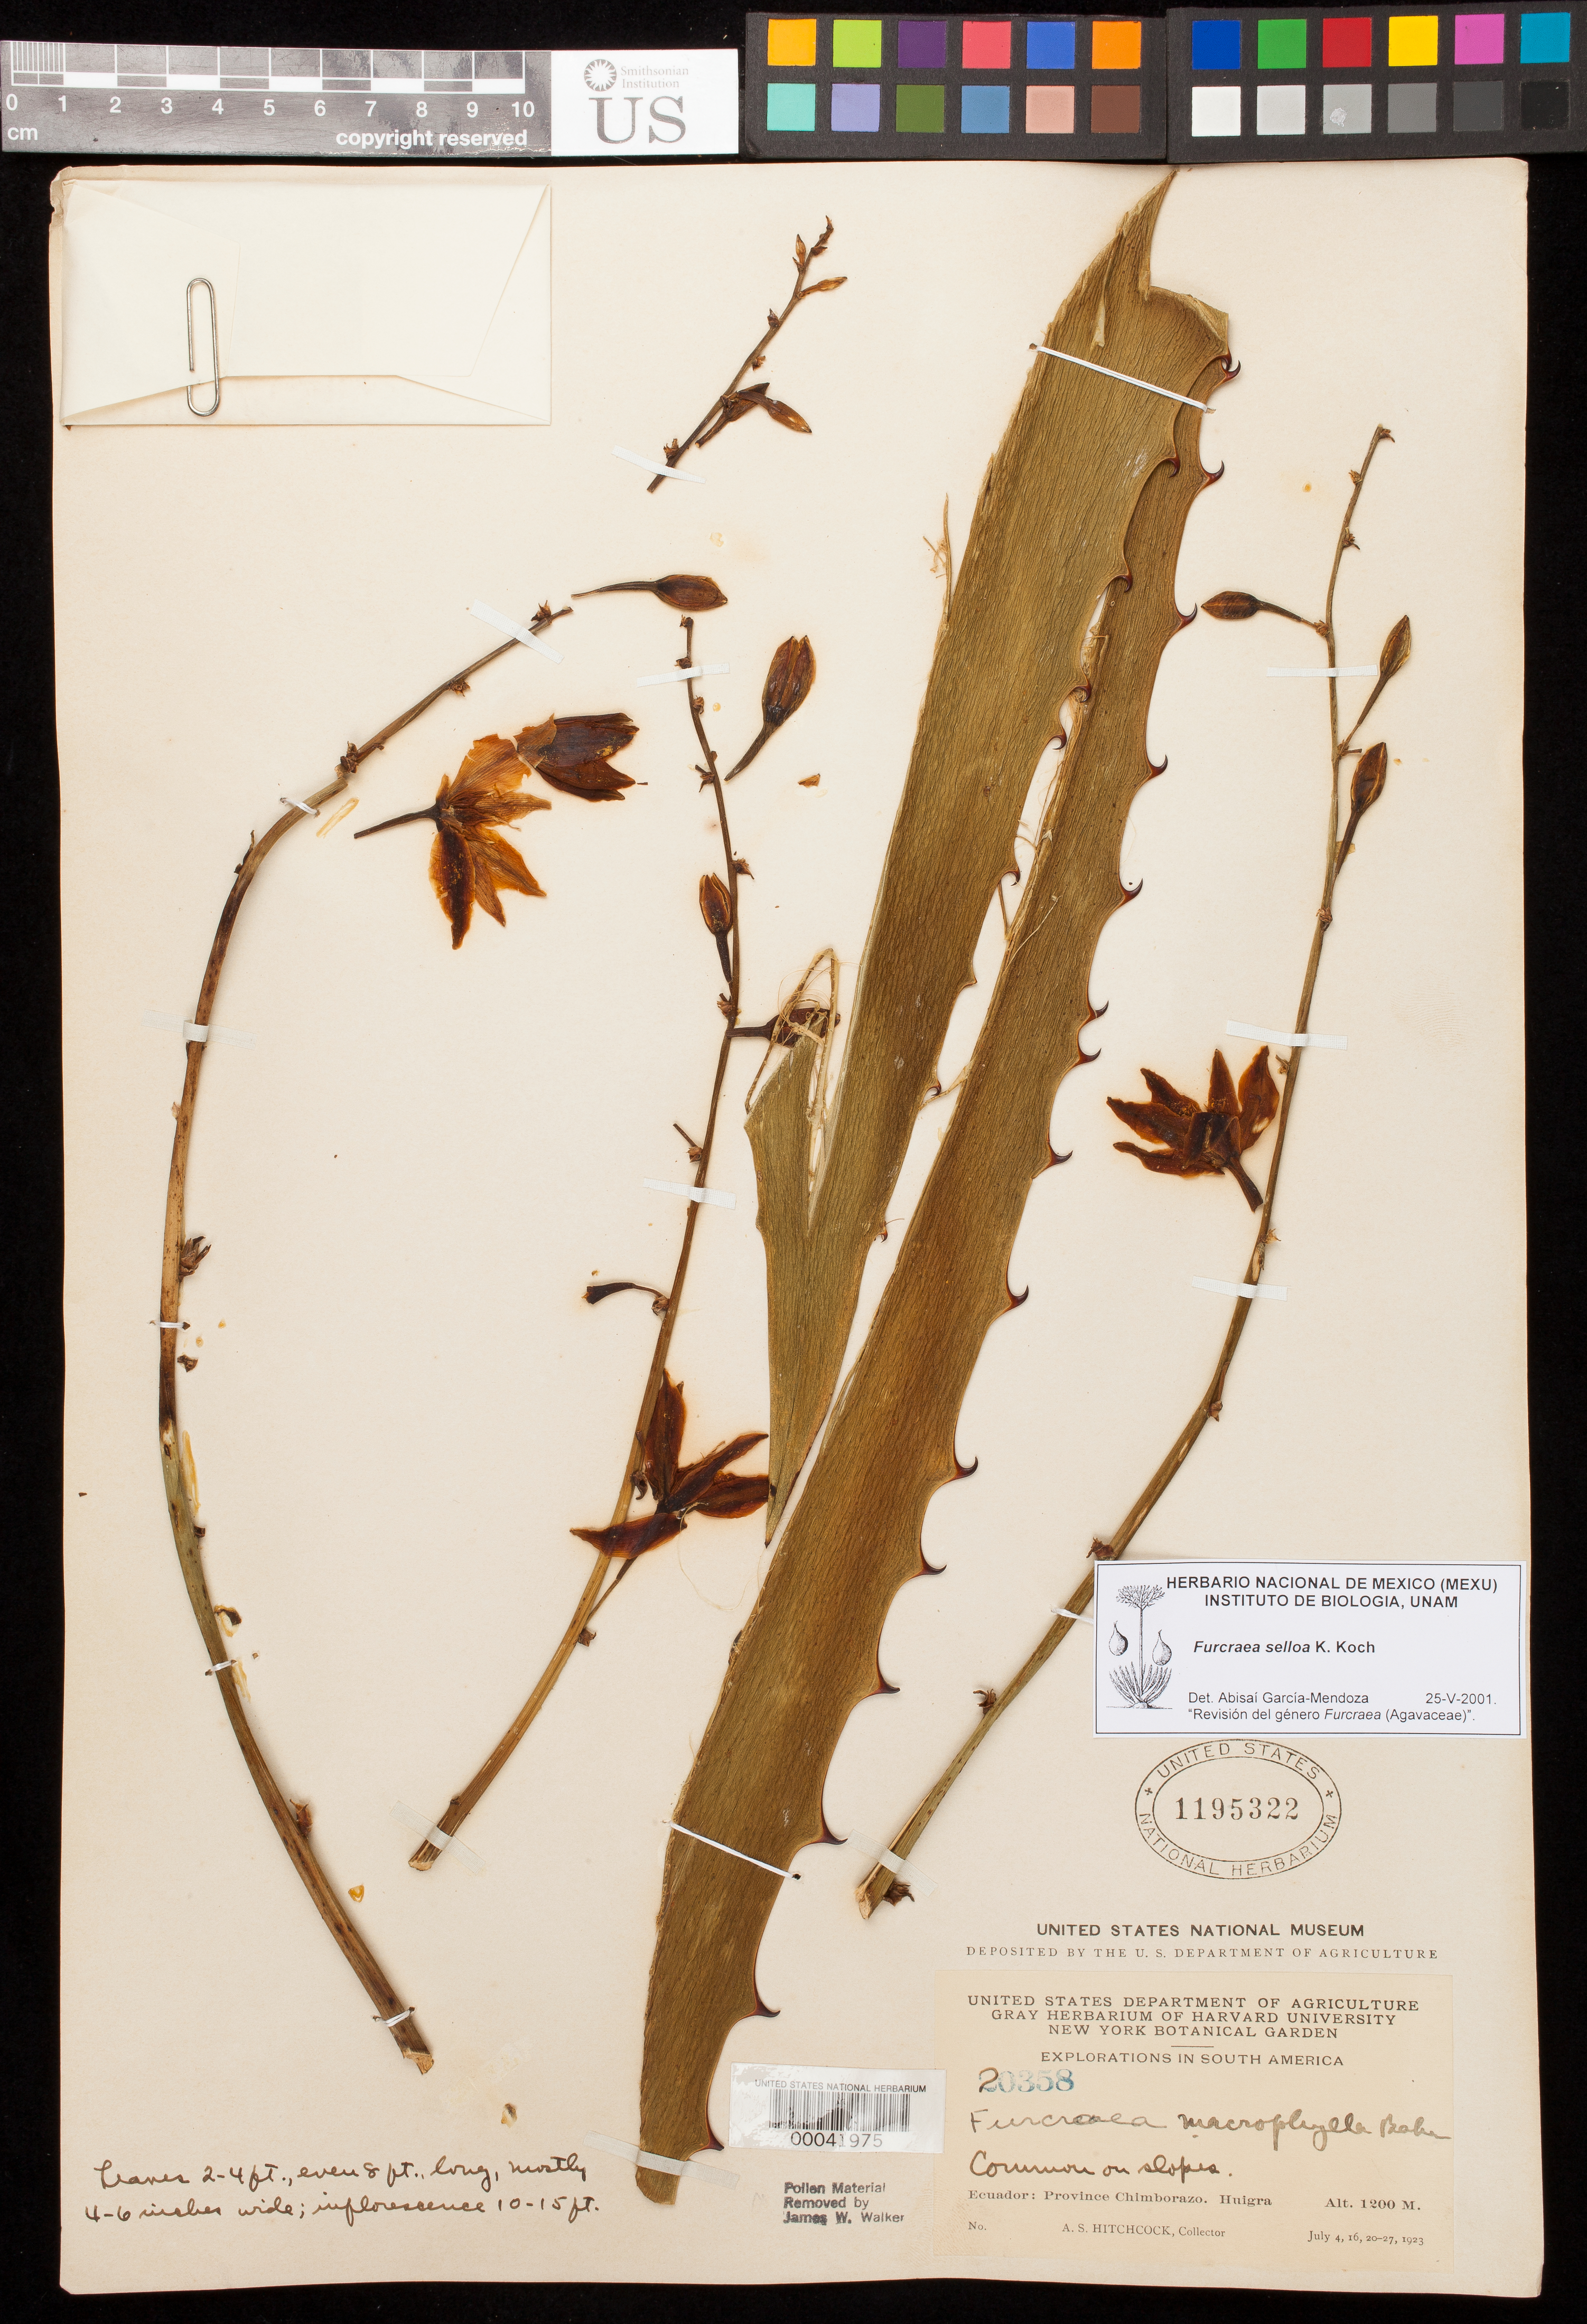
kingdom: Plantae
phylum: Tracheophyta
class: Liliopsida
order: Asparagales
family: Asparagaceae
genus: Furcraea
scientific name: Furcraea selloa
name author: K. Koch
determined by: García-Mendoza, A.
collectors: A. S. Hitchcock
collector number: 20358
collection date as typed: July 4, 16, 20-27 1923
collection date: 1923-07-04/1923-07-27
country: Ecuador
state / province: Chimborazo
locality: Huigra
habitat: Slopes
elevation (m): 1200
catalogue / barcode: US 1195322